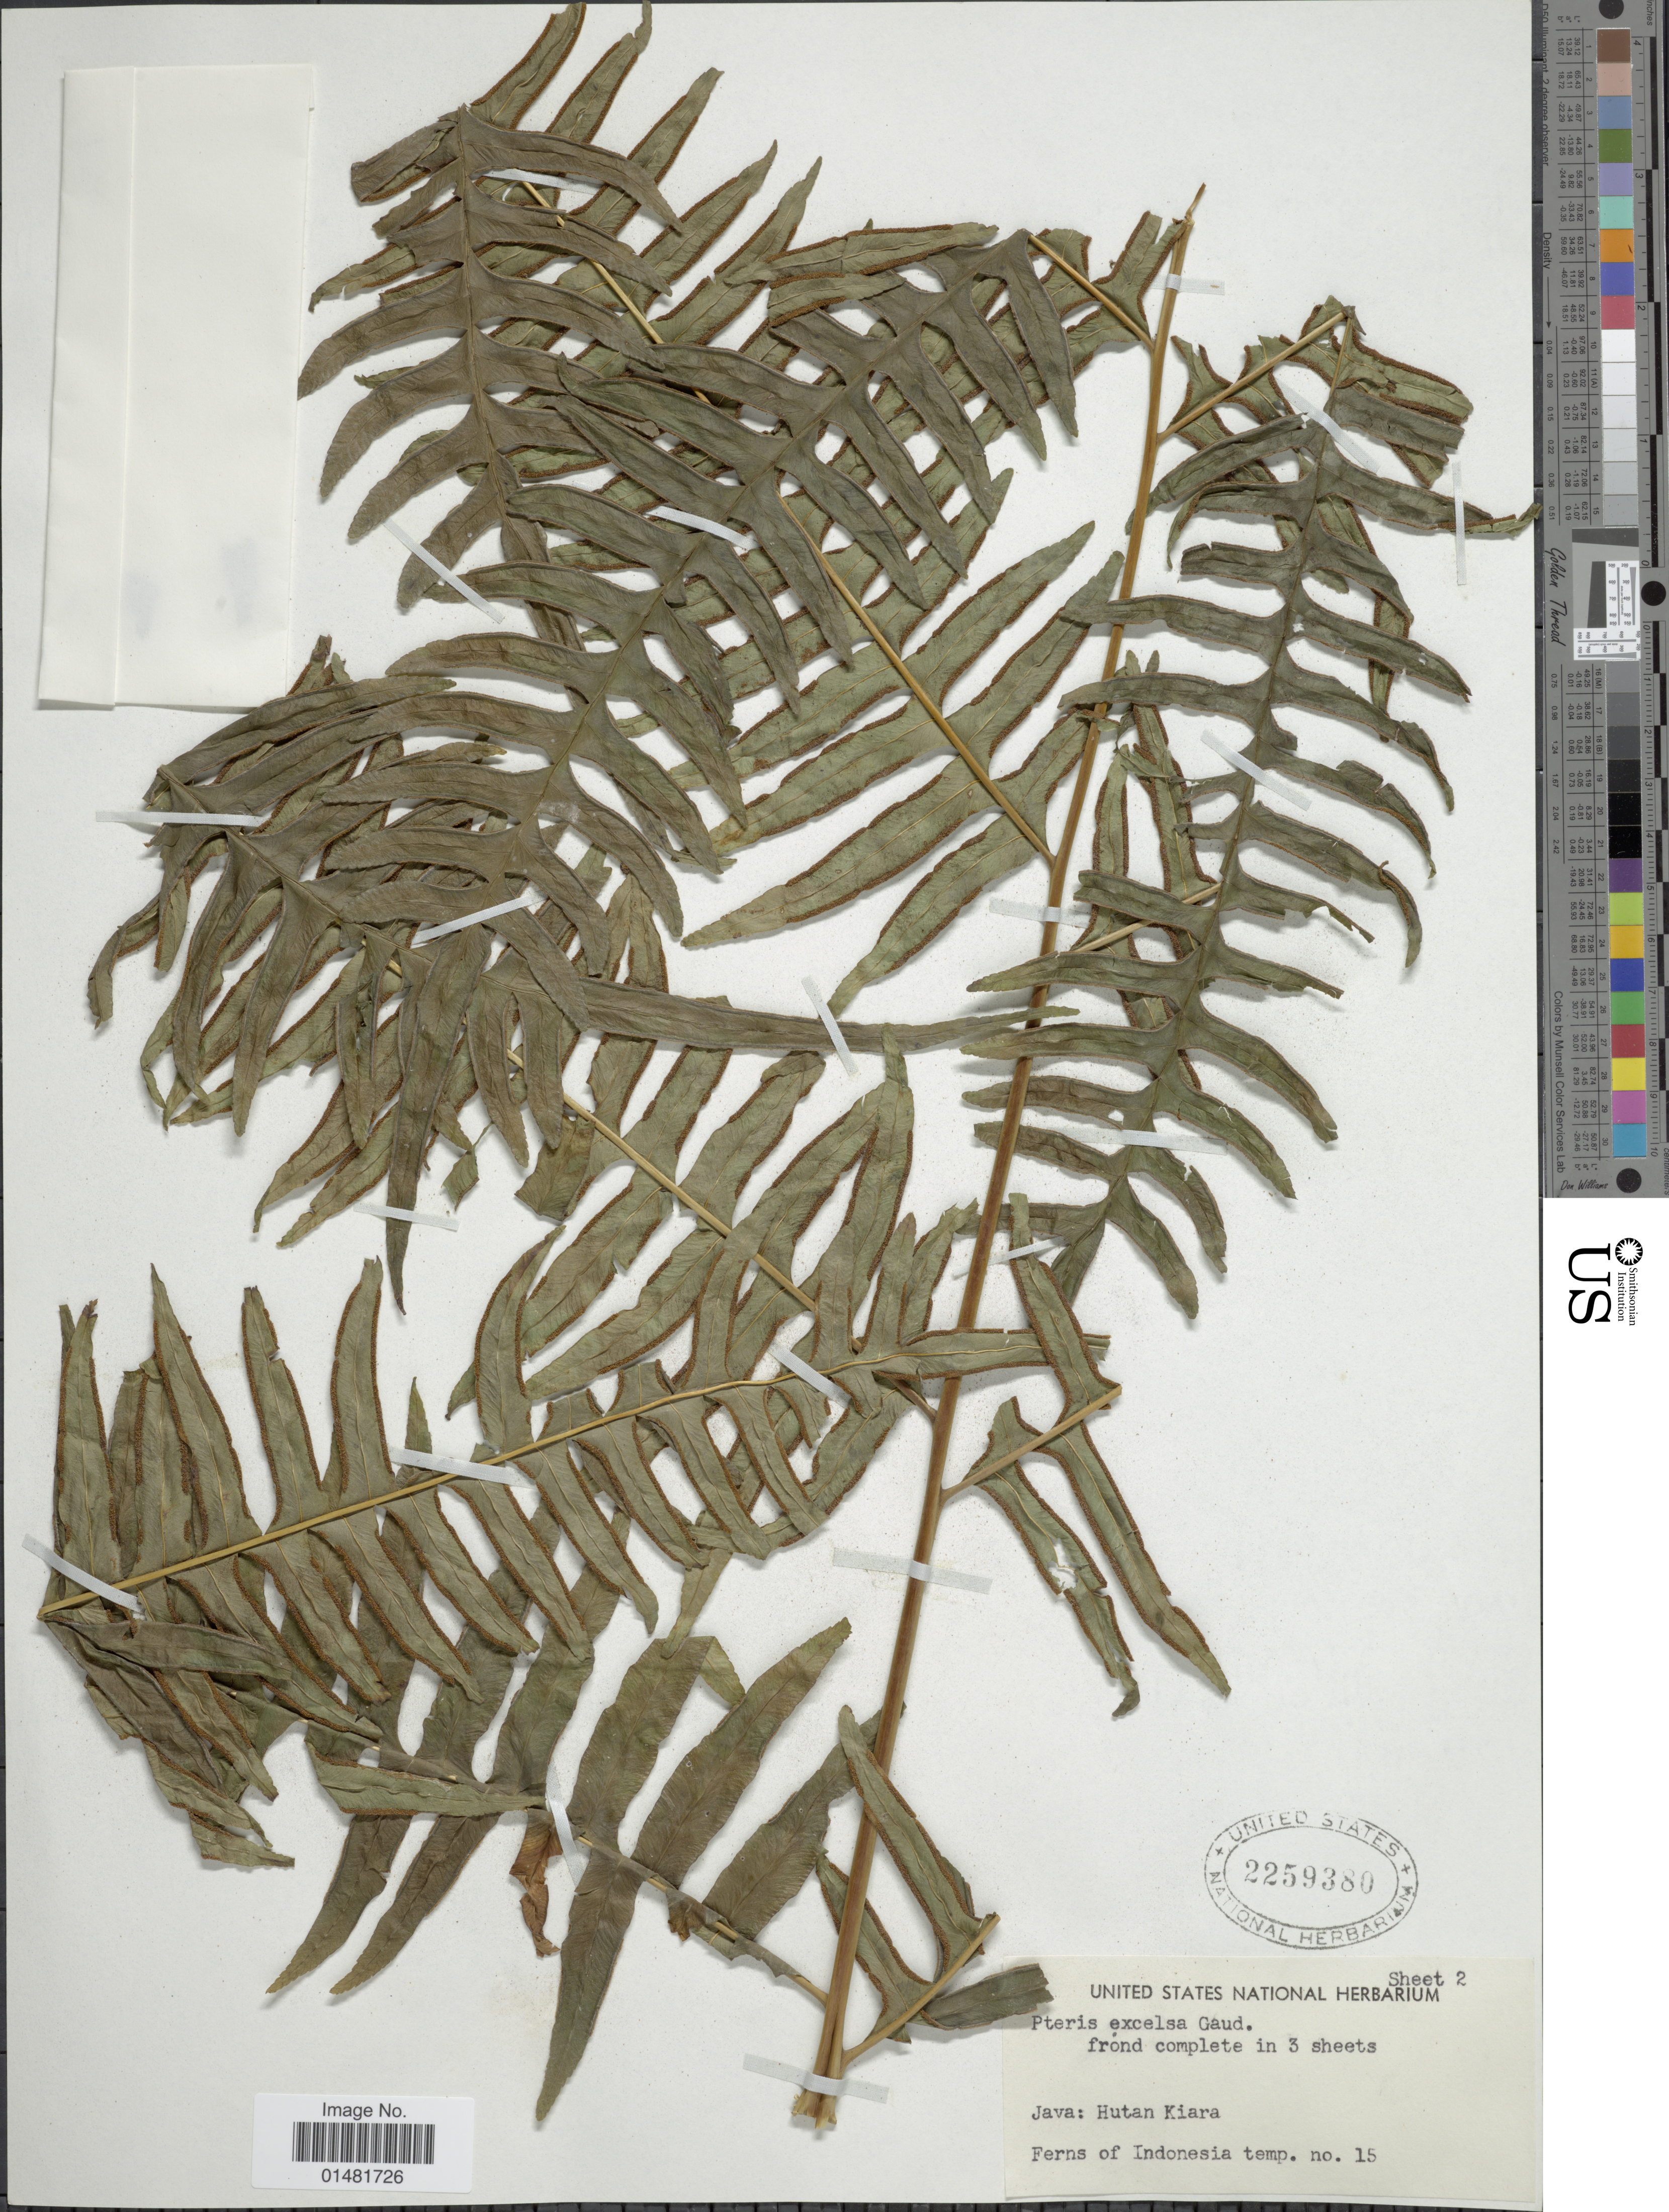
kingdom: Plantae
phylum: Tracheophyta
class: Polypodiopsida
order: Polypodiales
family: Pteridaceae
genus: Pteris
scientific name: Pteris excelsa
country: Indonesia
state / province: Java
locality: Hutan Kiara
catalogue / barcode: US 2259380